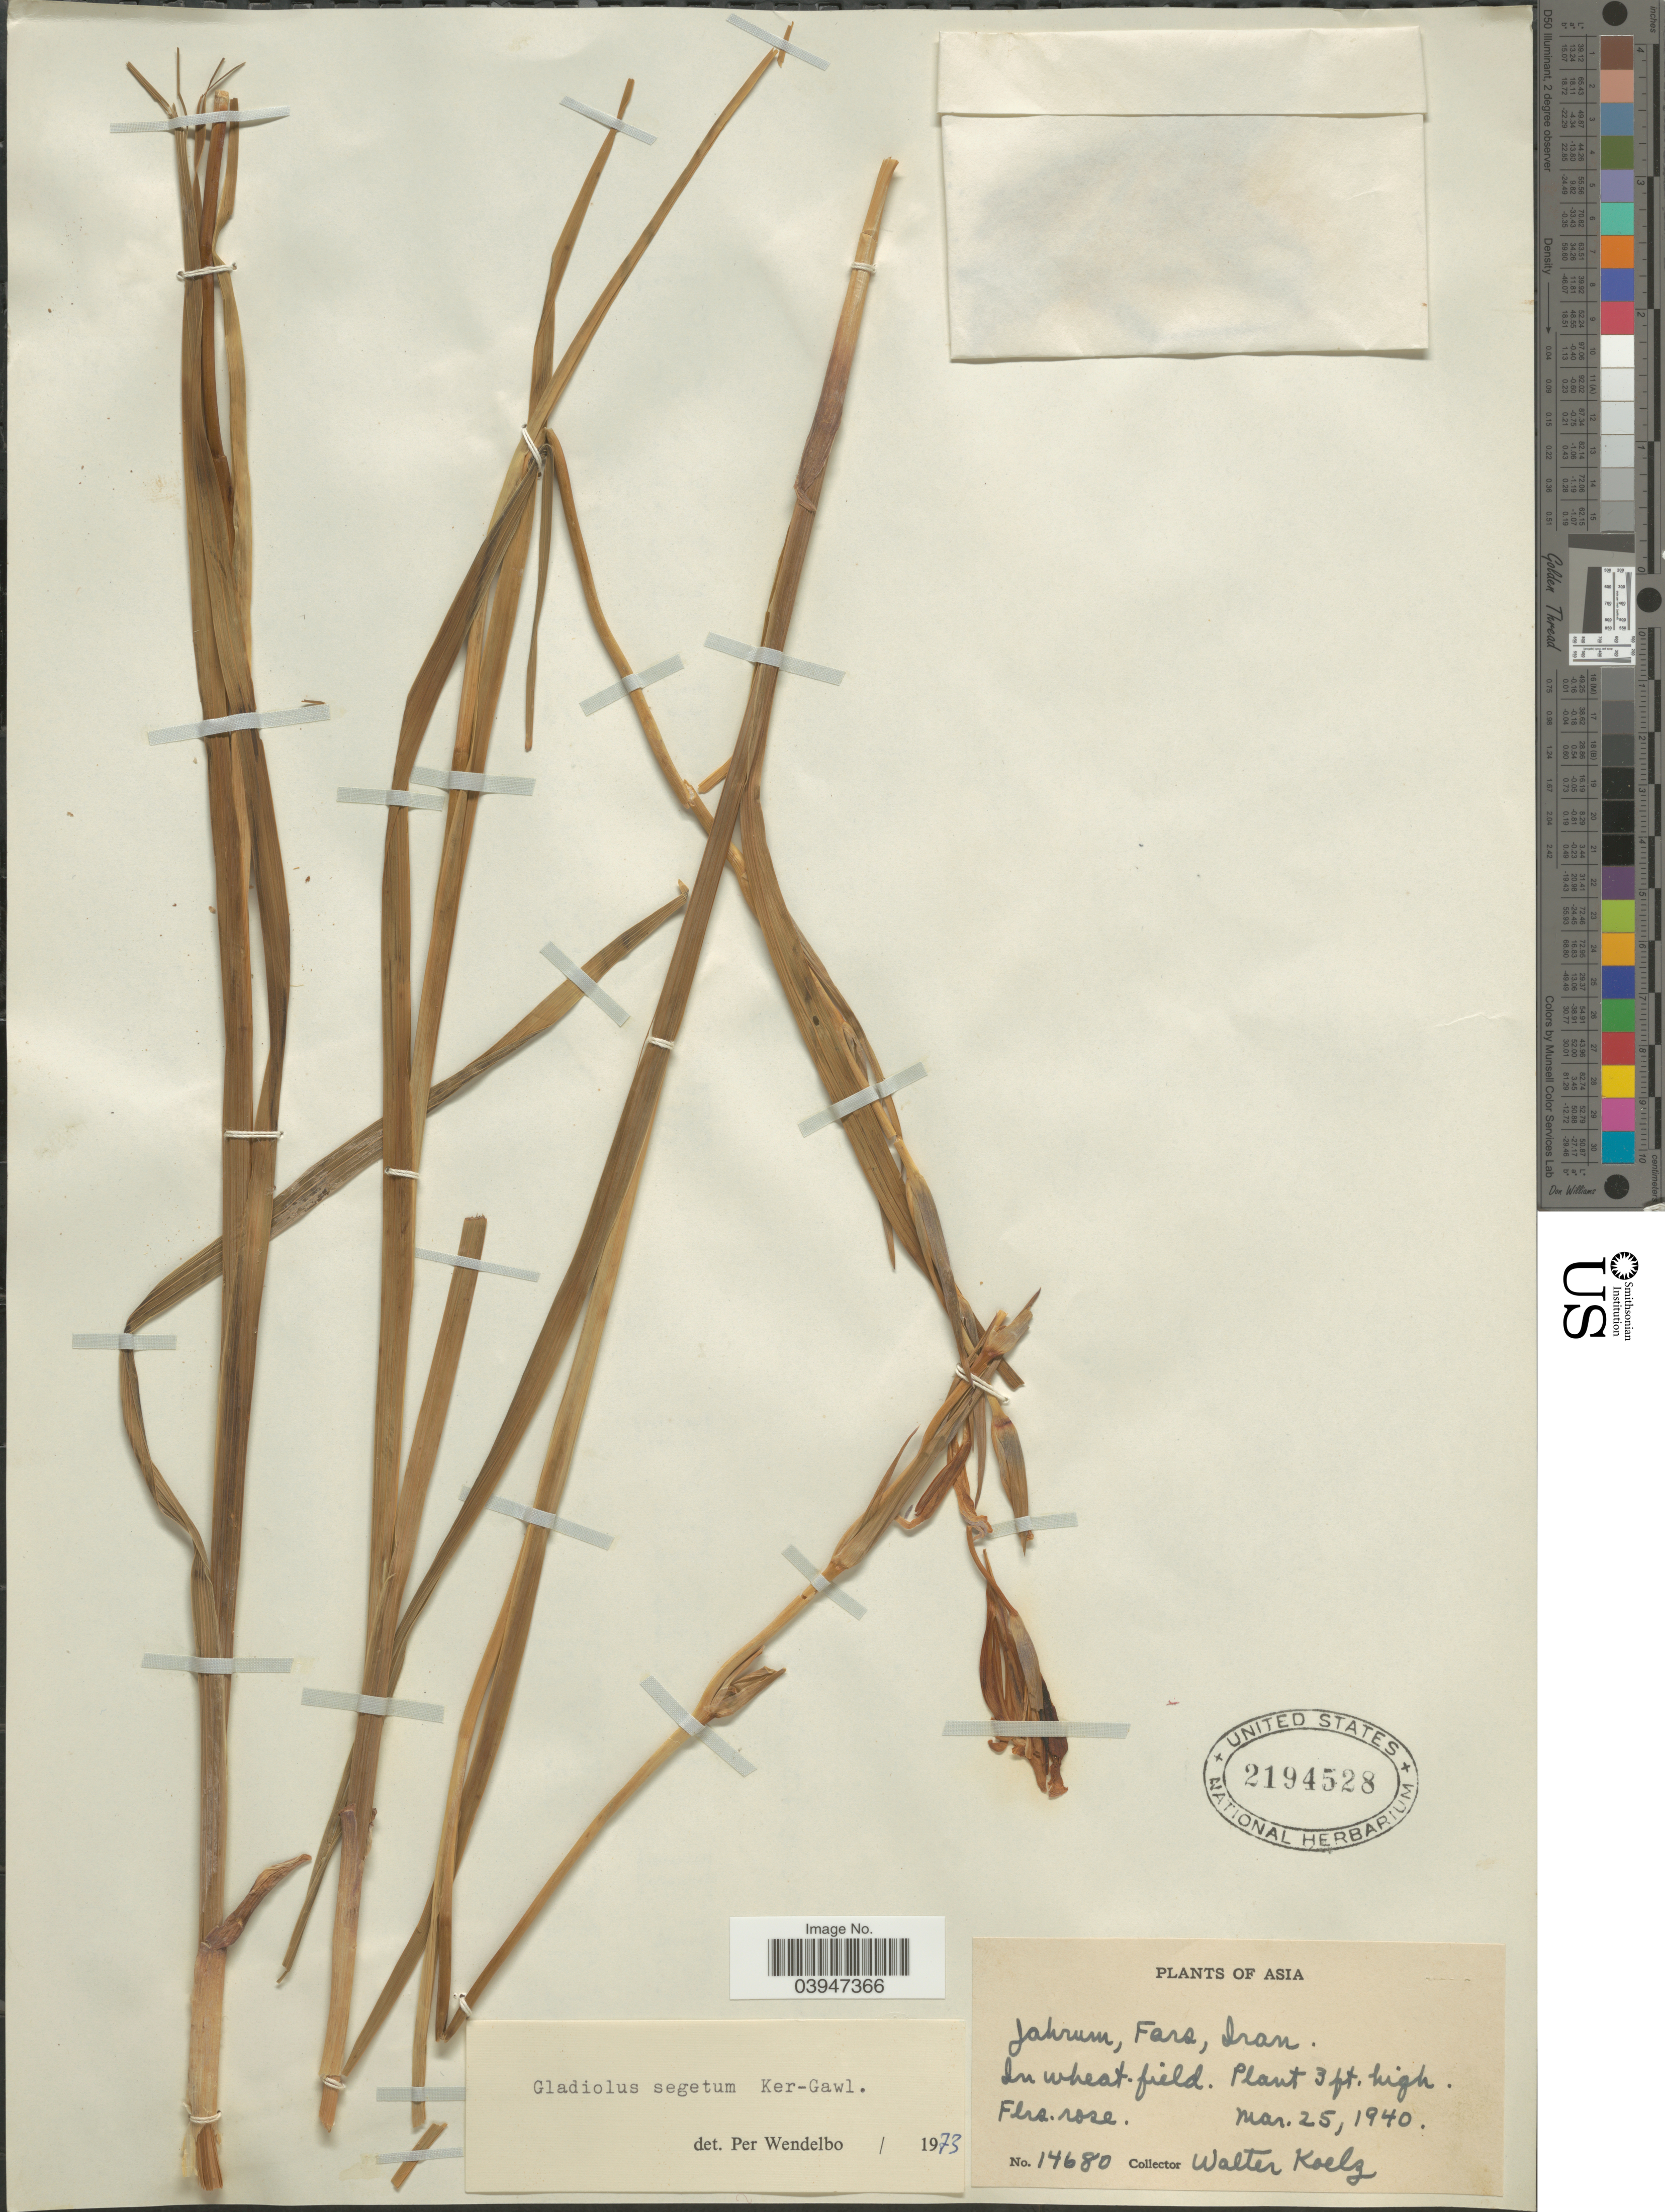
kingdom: Plantae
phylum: Tracheophyta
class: Liliopsida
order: Asparagales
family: Iridaceae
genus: Gladiolus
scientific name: Gladiolus italicus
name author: Mill.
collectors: W. N. Koelz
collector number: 14680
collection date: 1940-03-25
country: Iran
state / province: Fars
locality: Jahrum. In wheat field.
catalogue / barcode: US 2194528